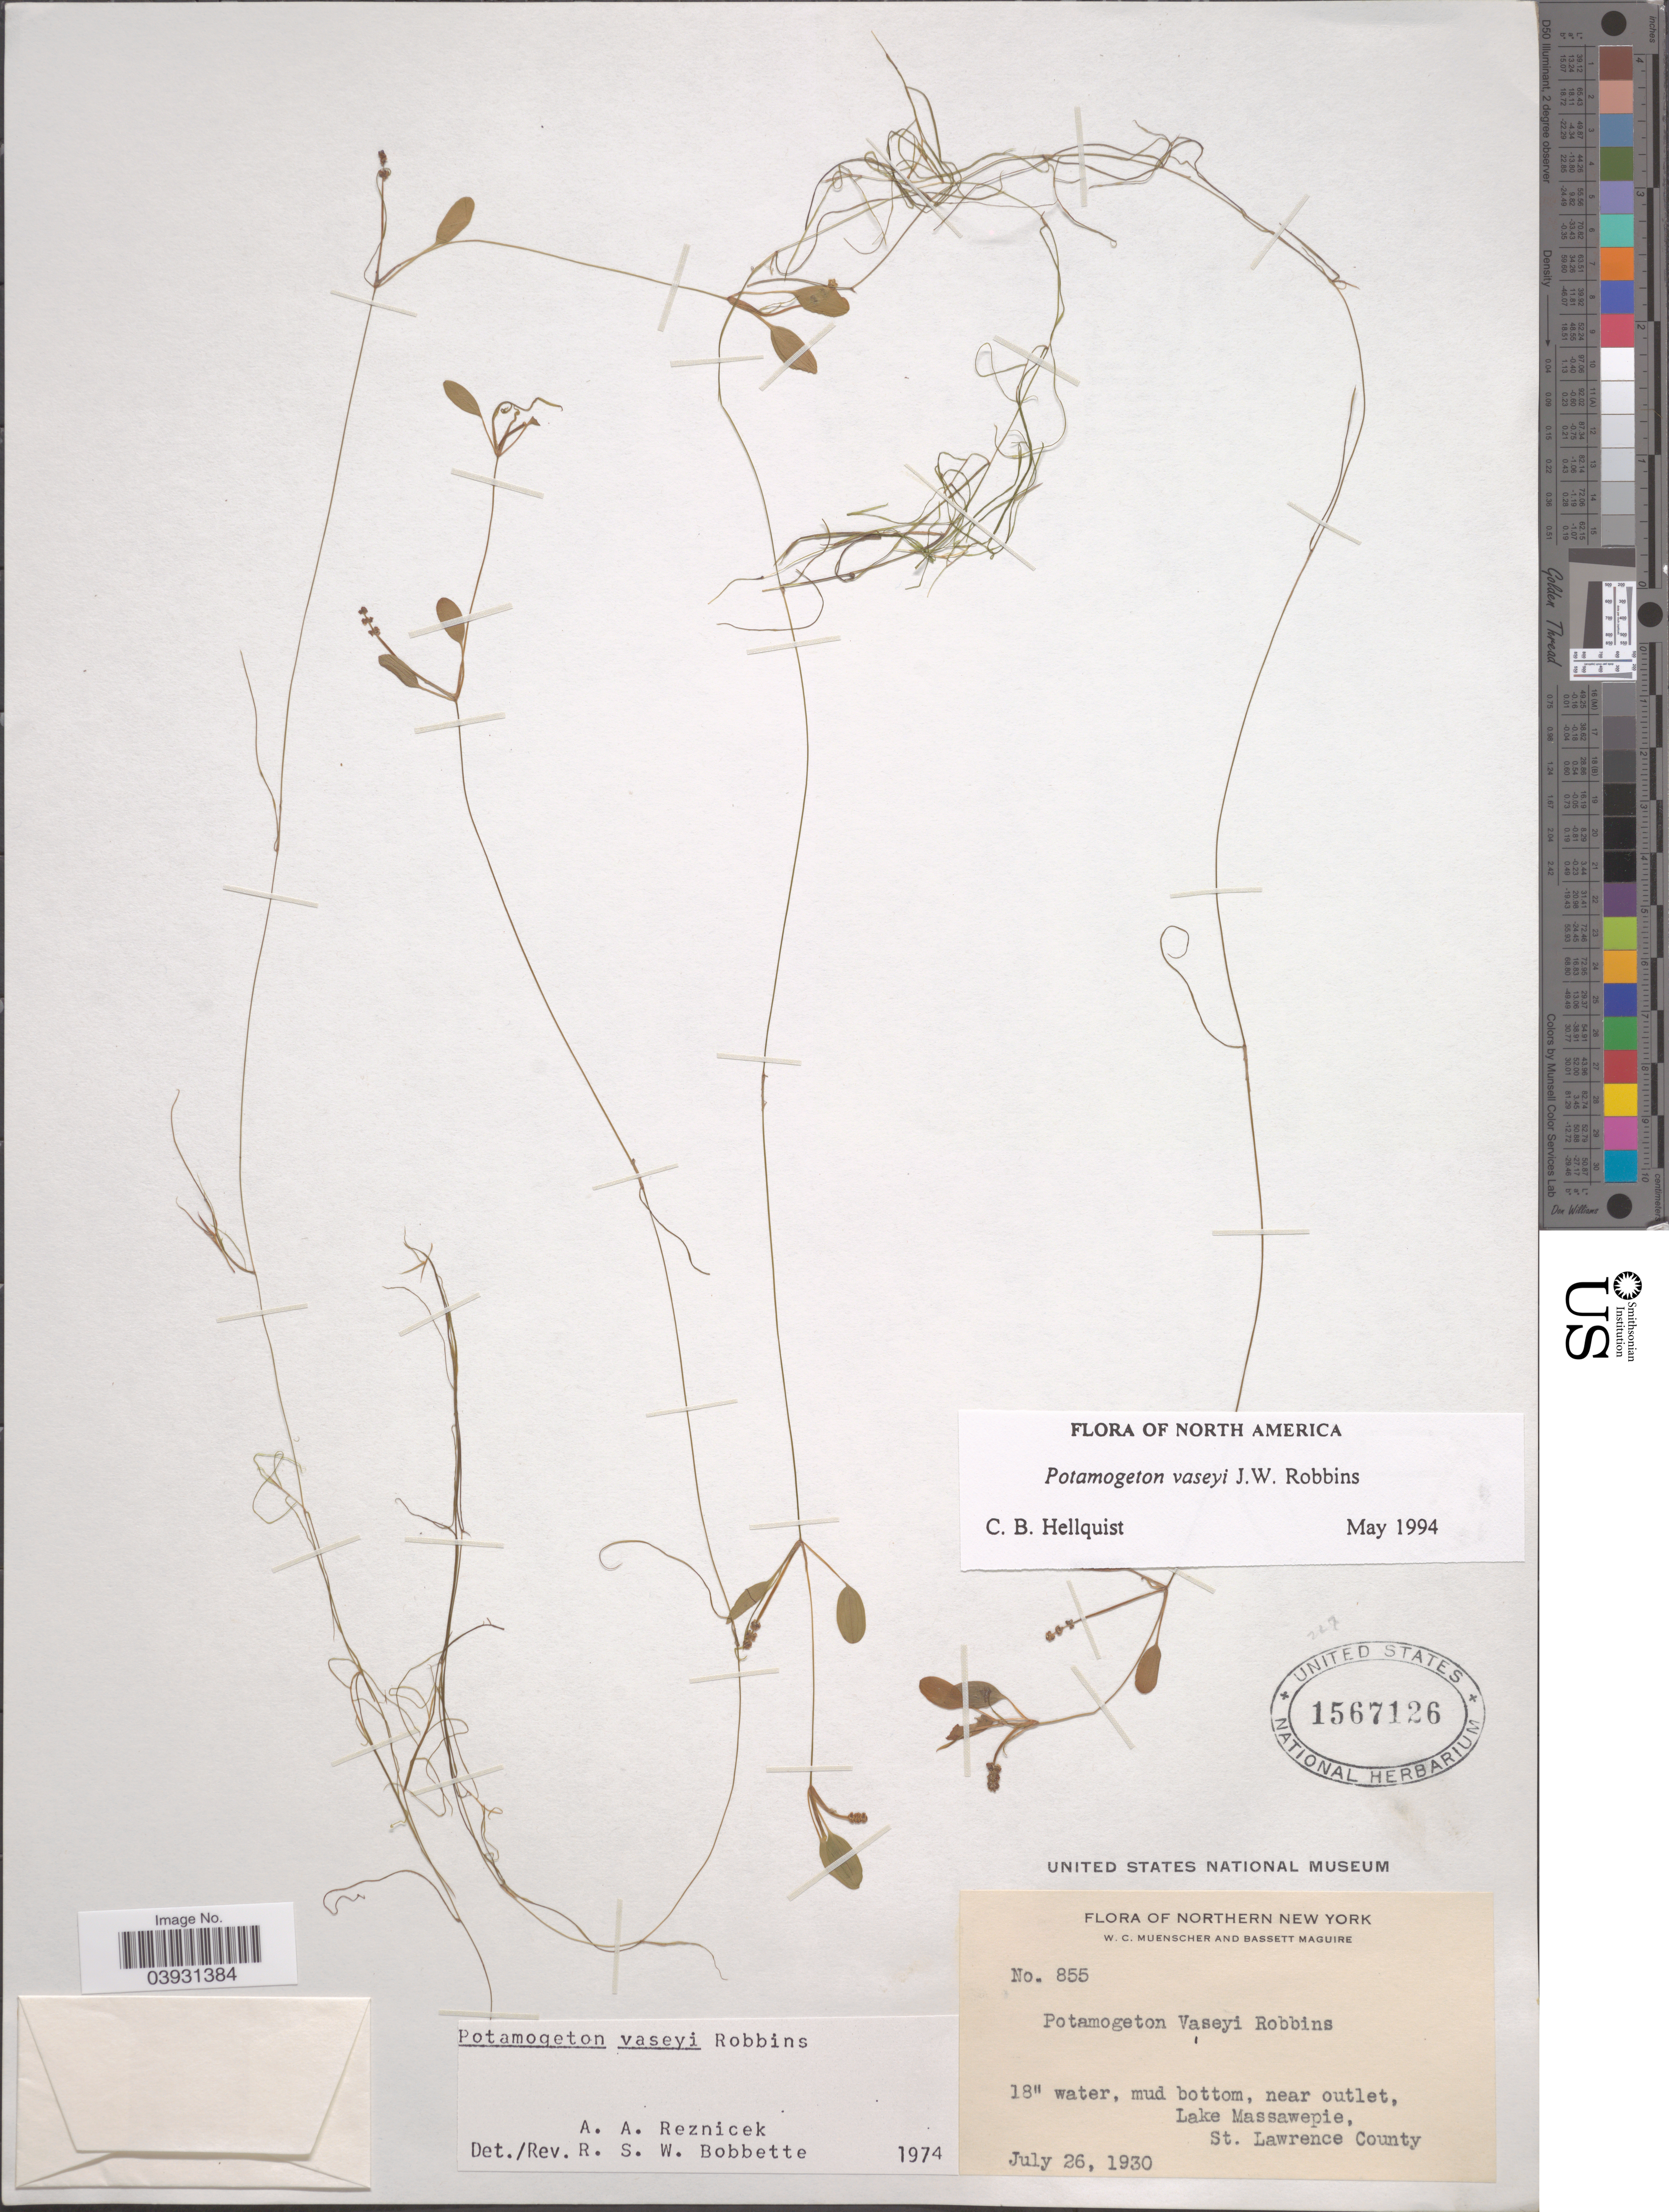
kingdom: Plantae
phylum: Tracheophyta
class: Liliopsida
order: Alismatales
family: Potamogetonaceae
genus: Potamogeton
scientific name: Potamogeton vaseyi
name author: J.W. Robbins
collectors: W. Muenscher & B. Maguire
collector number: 855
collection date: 1930-07-26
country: United States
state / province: New York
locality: Northern New York. Near outlet, Lake Massawepie, St. Lawrence County.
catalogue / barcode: US 1567126